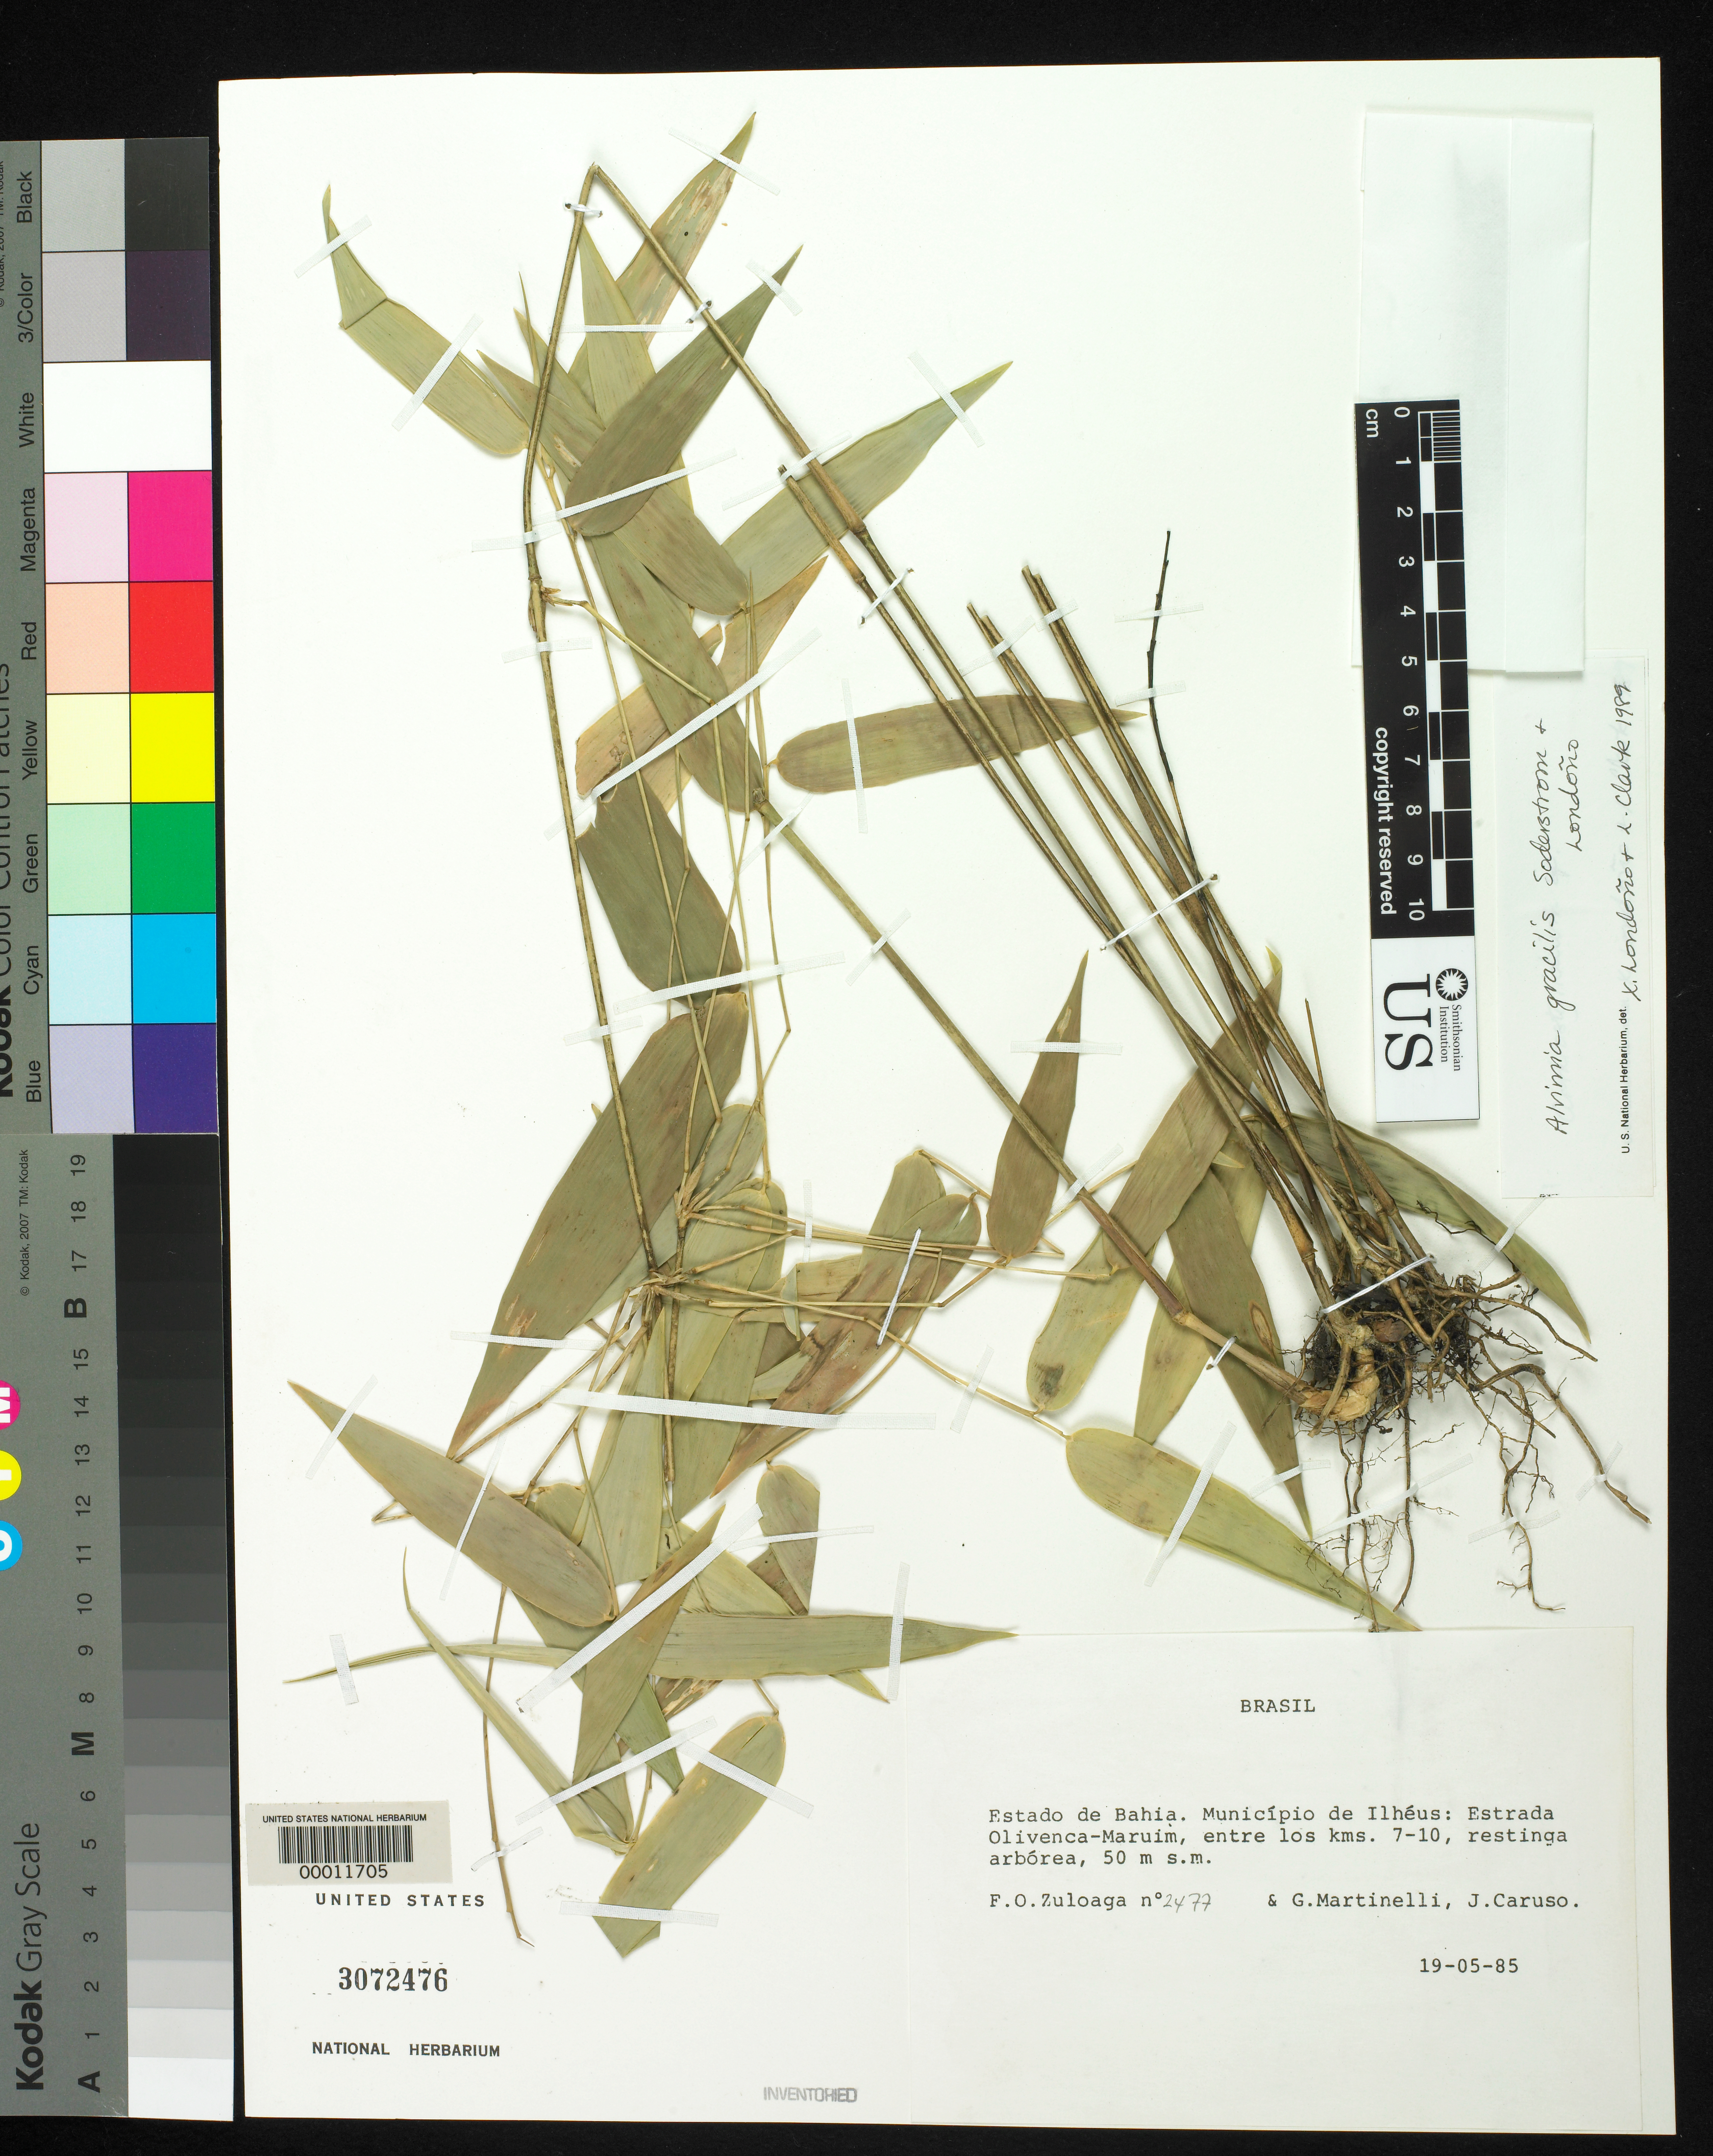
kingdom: Plantae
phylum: Tracheophyta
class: Liliopsida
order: Poales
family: Poaceae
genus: Alvimia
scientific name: Alvimia gracilis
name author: Soderstr. & Londoño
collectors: F. O. Zuloaga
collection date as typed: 19 May 1985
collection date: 1985-05-19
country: Brazil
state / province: Bahia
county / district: Ilhéus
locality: Estrada olivenca-maruim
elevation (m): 50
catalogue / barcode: US 3072476